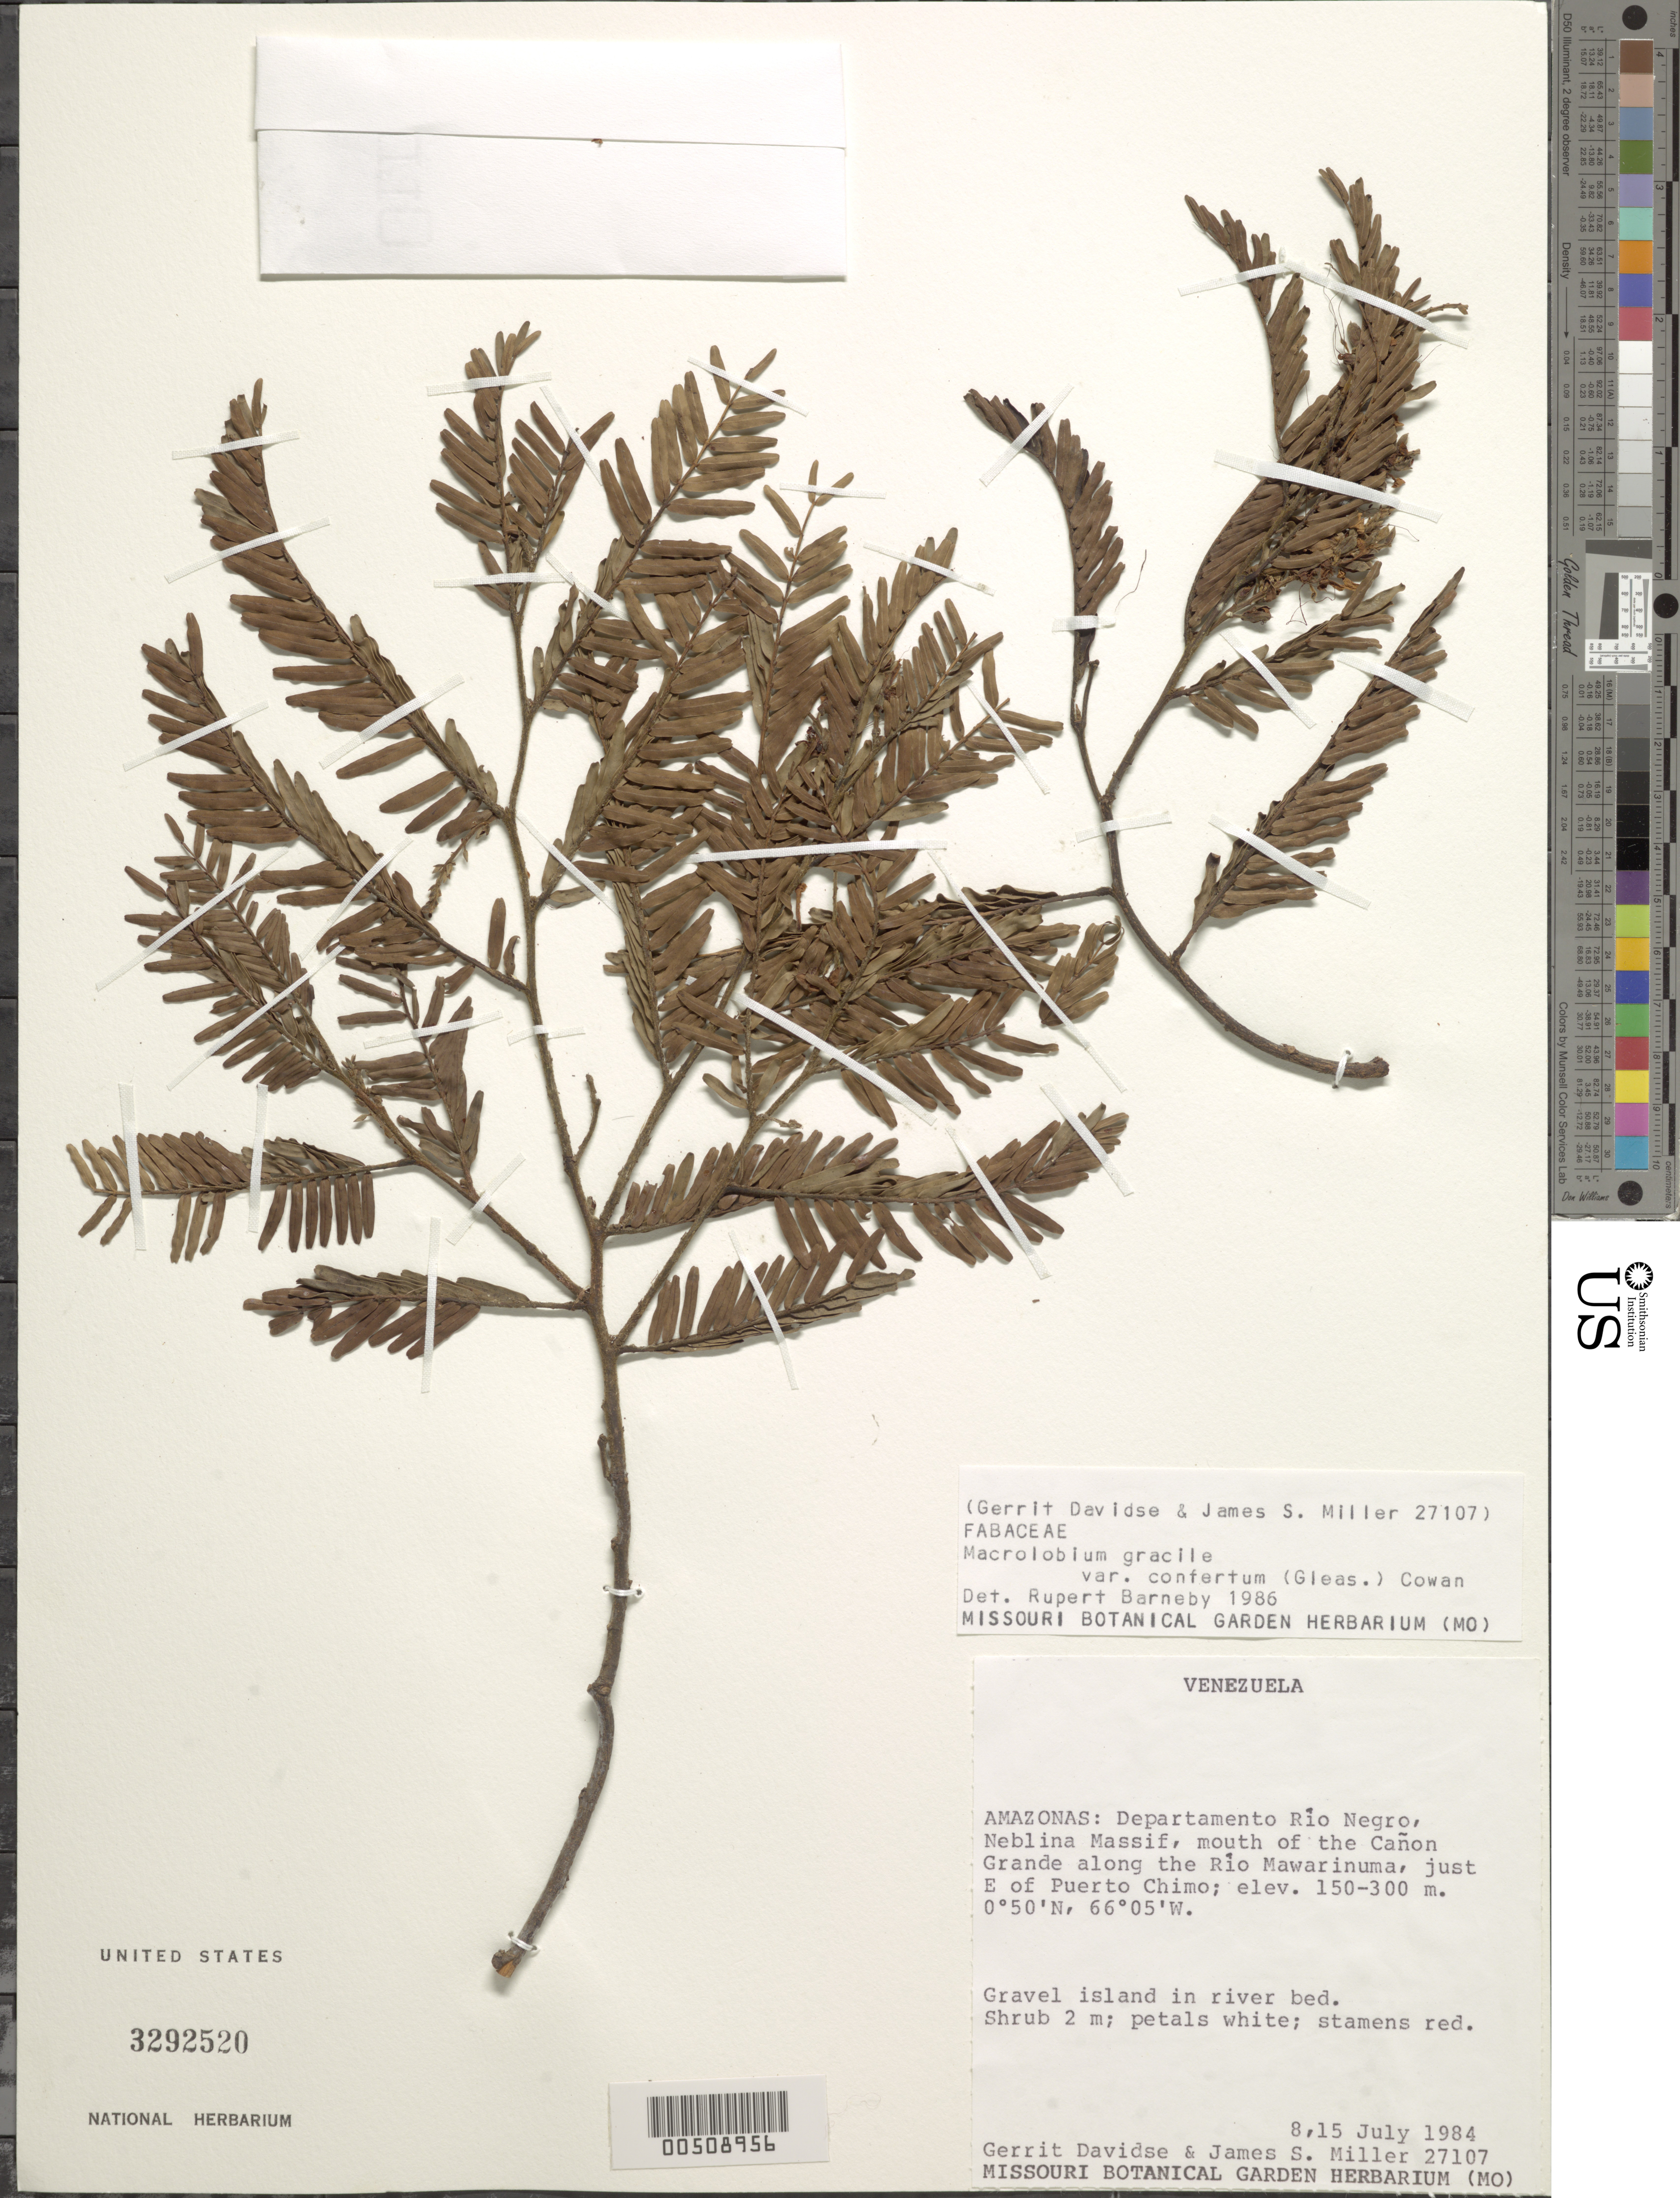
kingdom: Plantae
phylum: Tracheophyta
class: Magnoliopsida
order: Fabales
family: Fabaceae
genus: Macrolobium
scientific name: Macrolobium gracile var. confertum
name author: (Gleason) R.S. Cowan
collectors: G. Davidse & J. S. Miller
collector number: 27107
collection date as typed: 08 Jul 1984 and 15 Jul 1984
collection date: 1984-07-08,1984-07-15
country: Venezuela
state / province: Amazonas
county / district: Rio Negro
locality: Neblina massif, canyon grande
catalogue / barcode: US 3292520